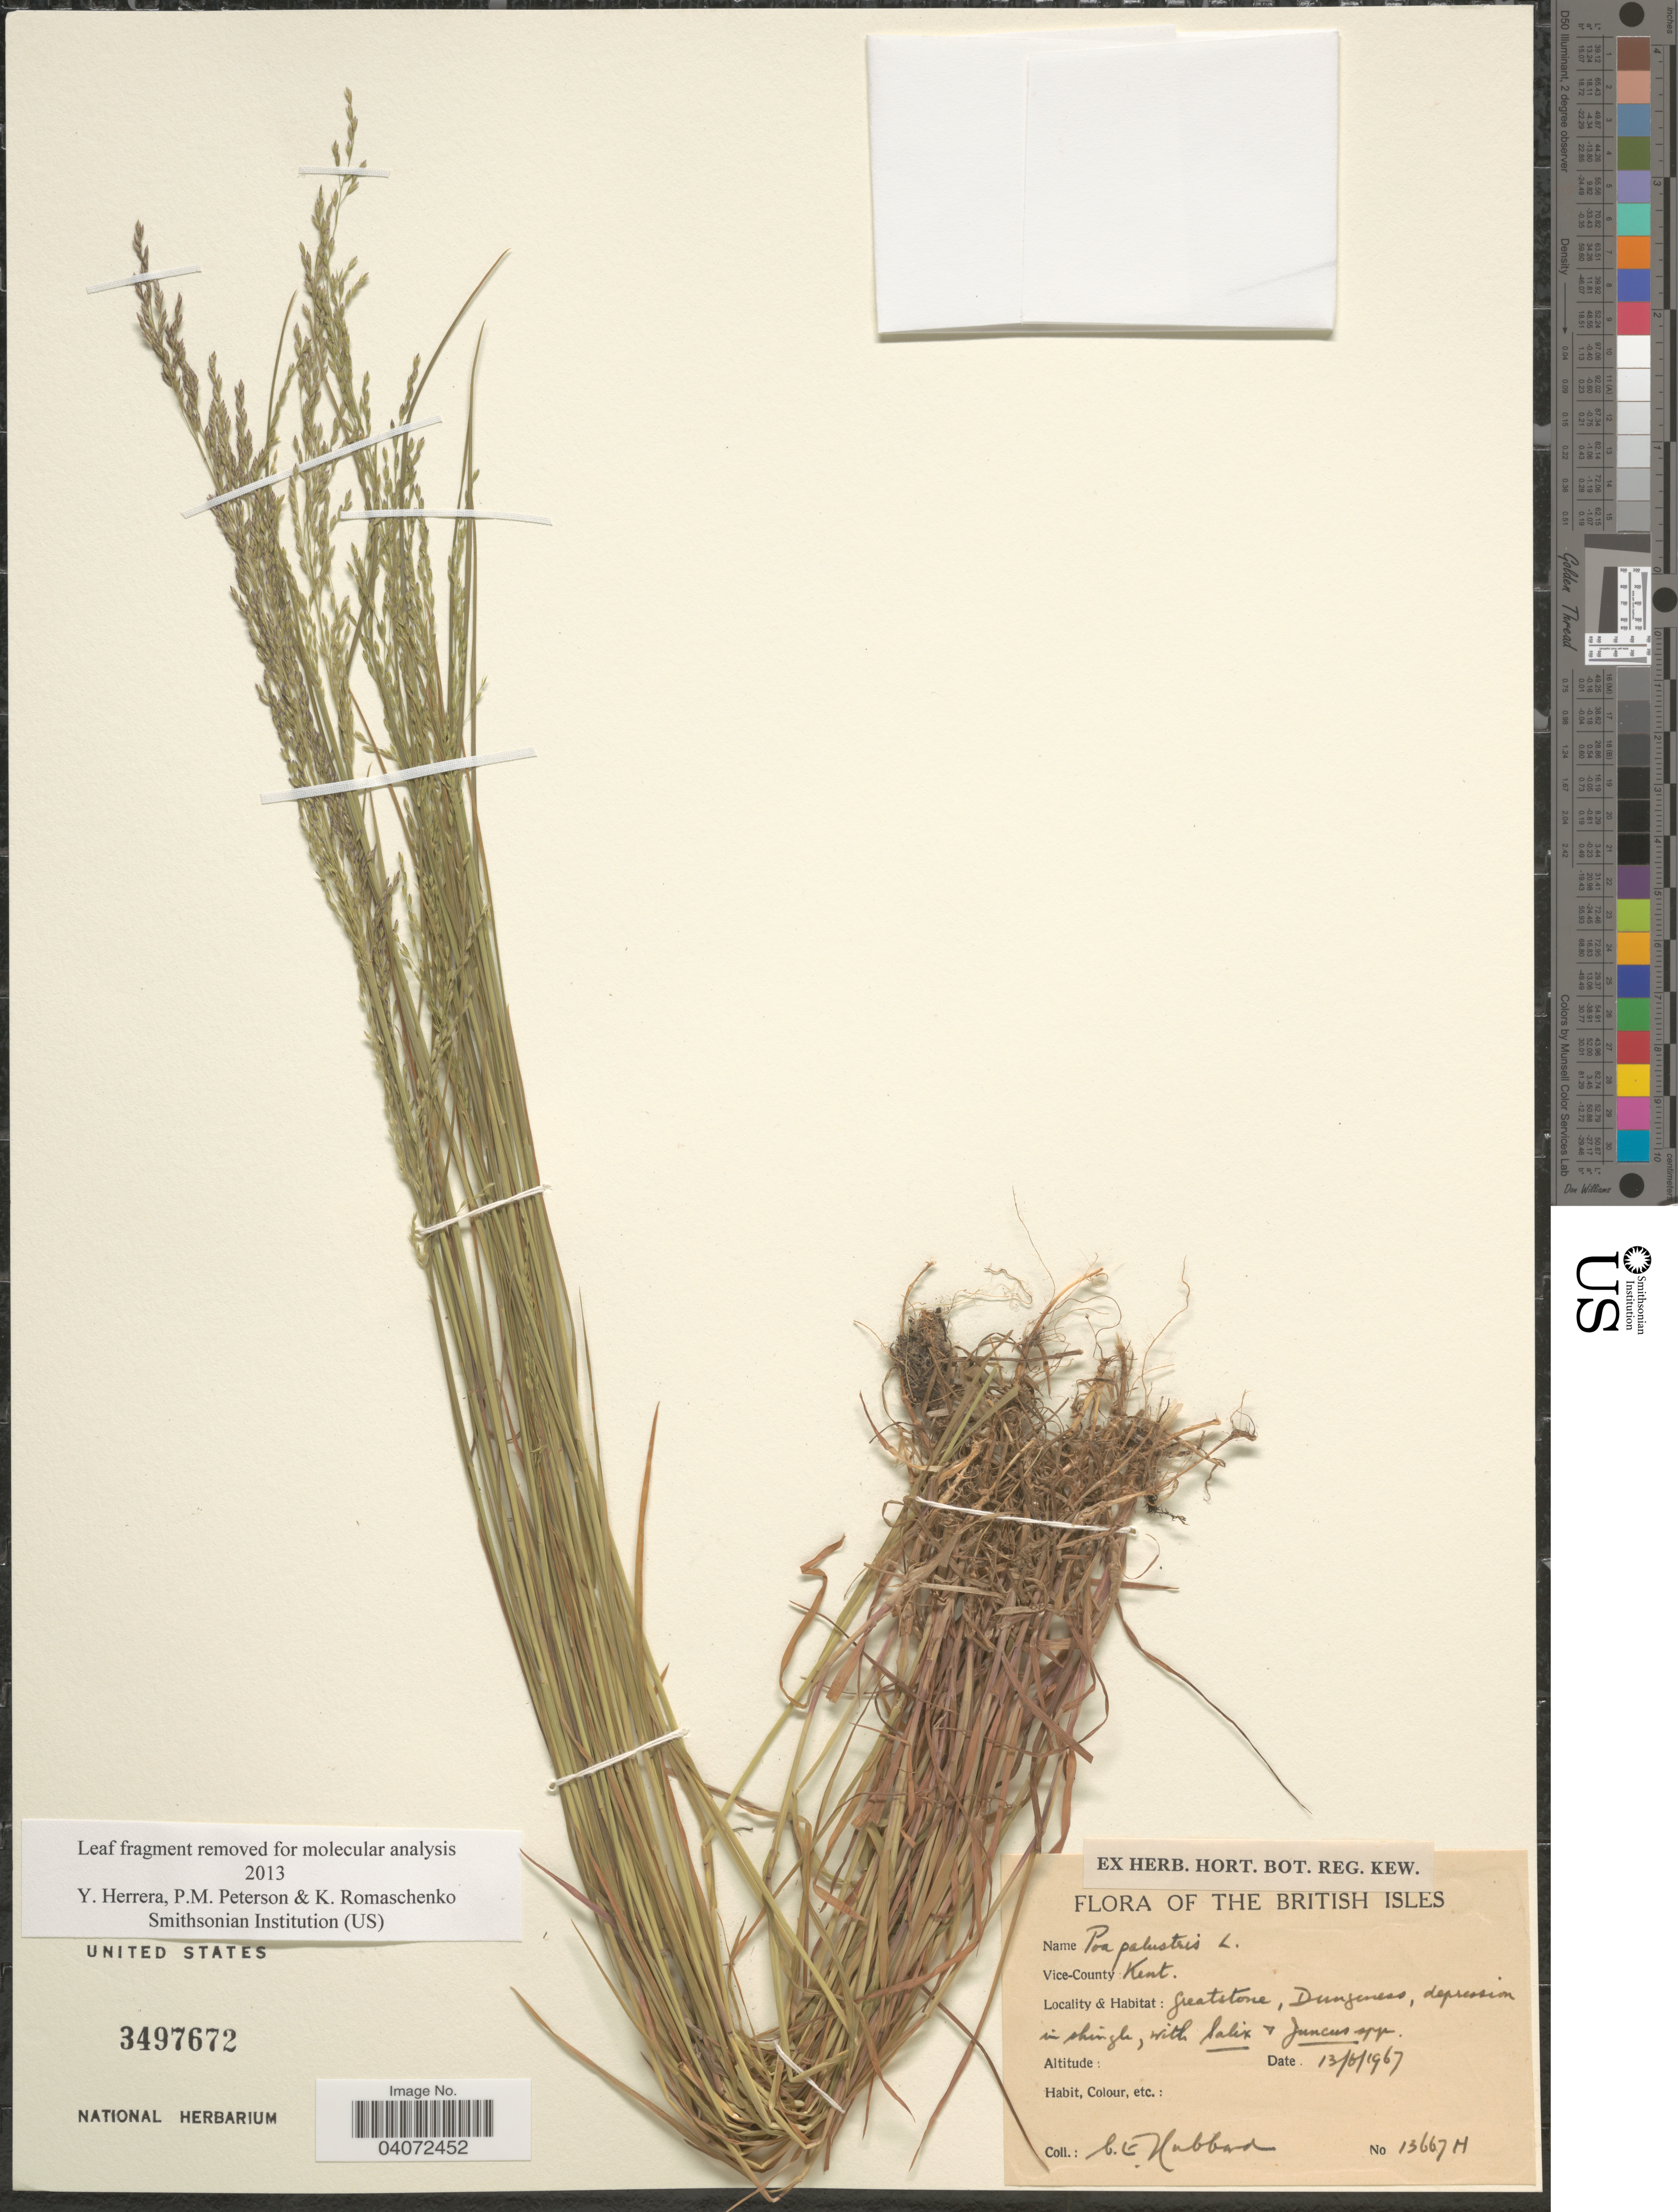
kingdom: Plantae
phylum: Tracheophyta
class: Liliopsida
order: Poales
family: Poaceae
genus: Poa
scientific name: Poa palustris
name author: L.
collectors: C. E. Hubbard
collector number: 13667H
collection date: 1967-06-13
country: United Kingdom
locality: The British Isles. Vice-County: Kent. Greatstone, Dungeness.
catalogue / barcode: US 3497672